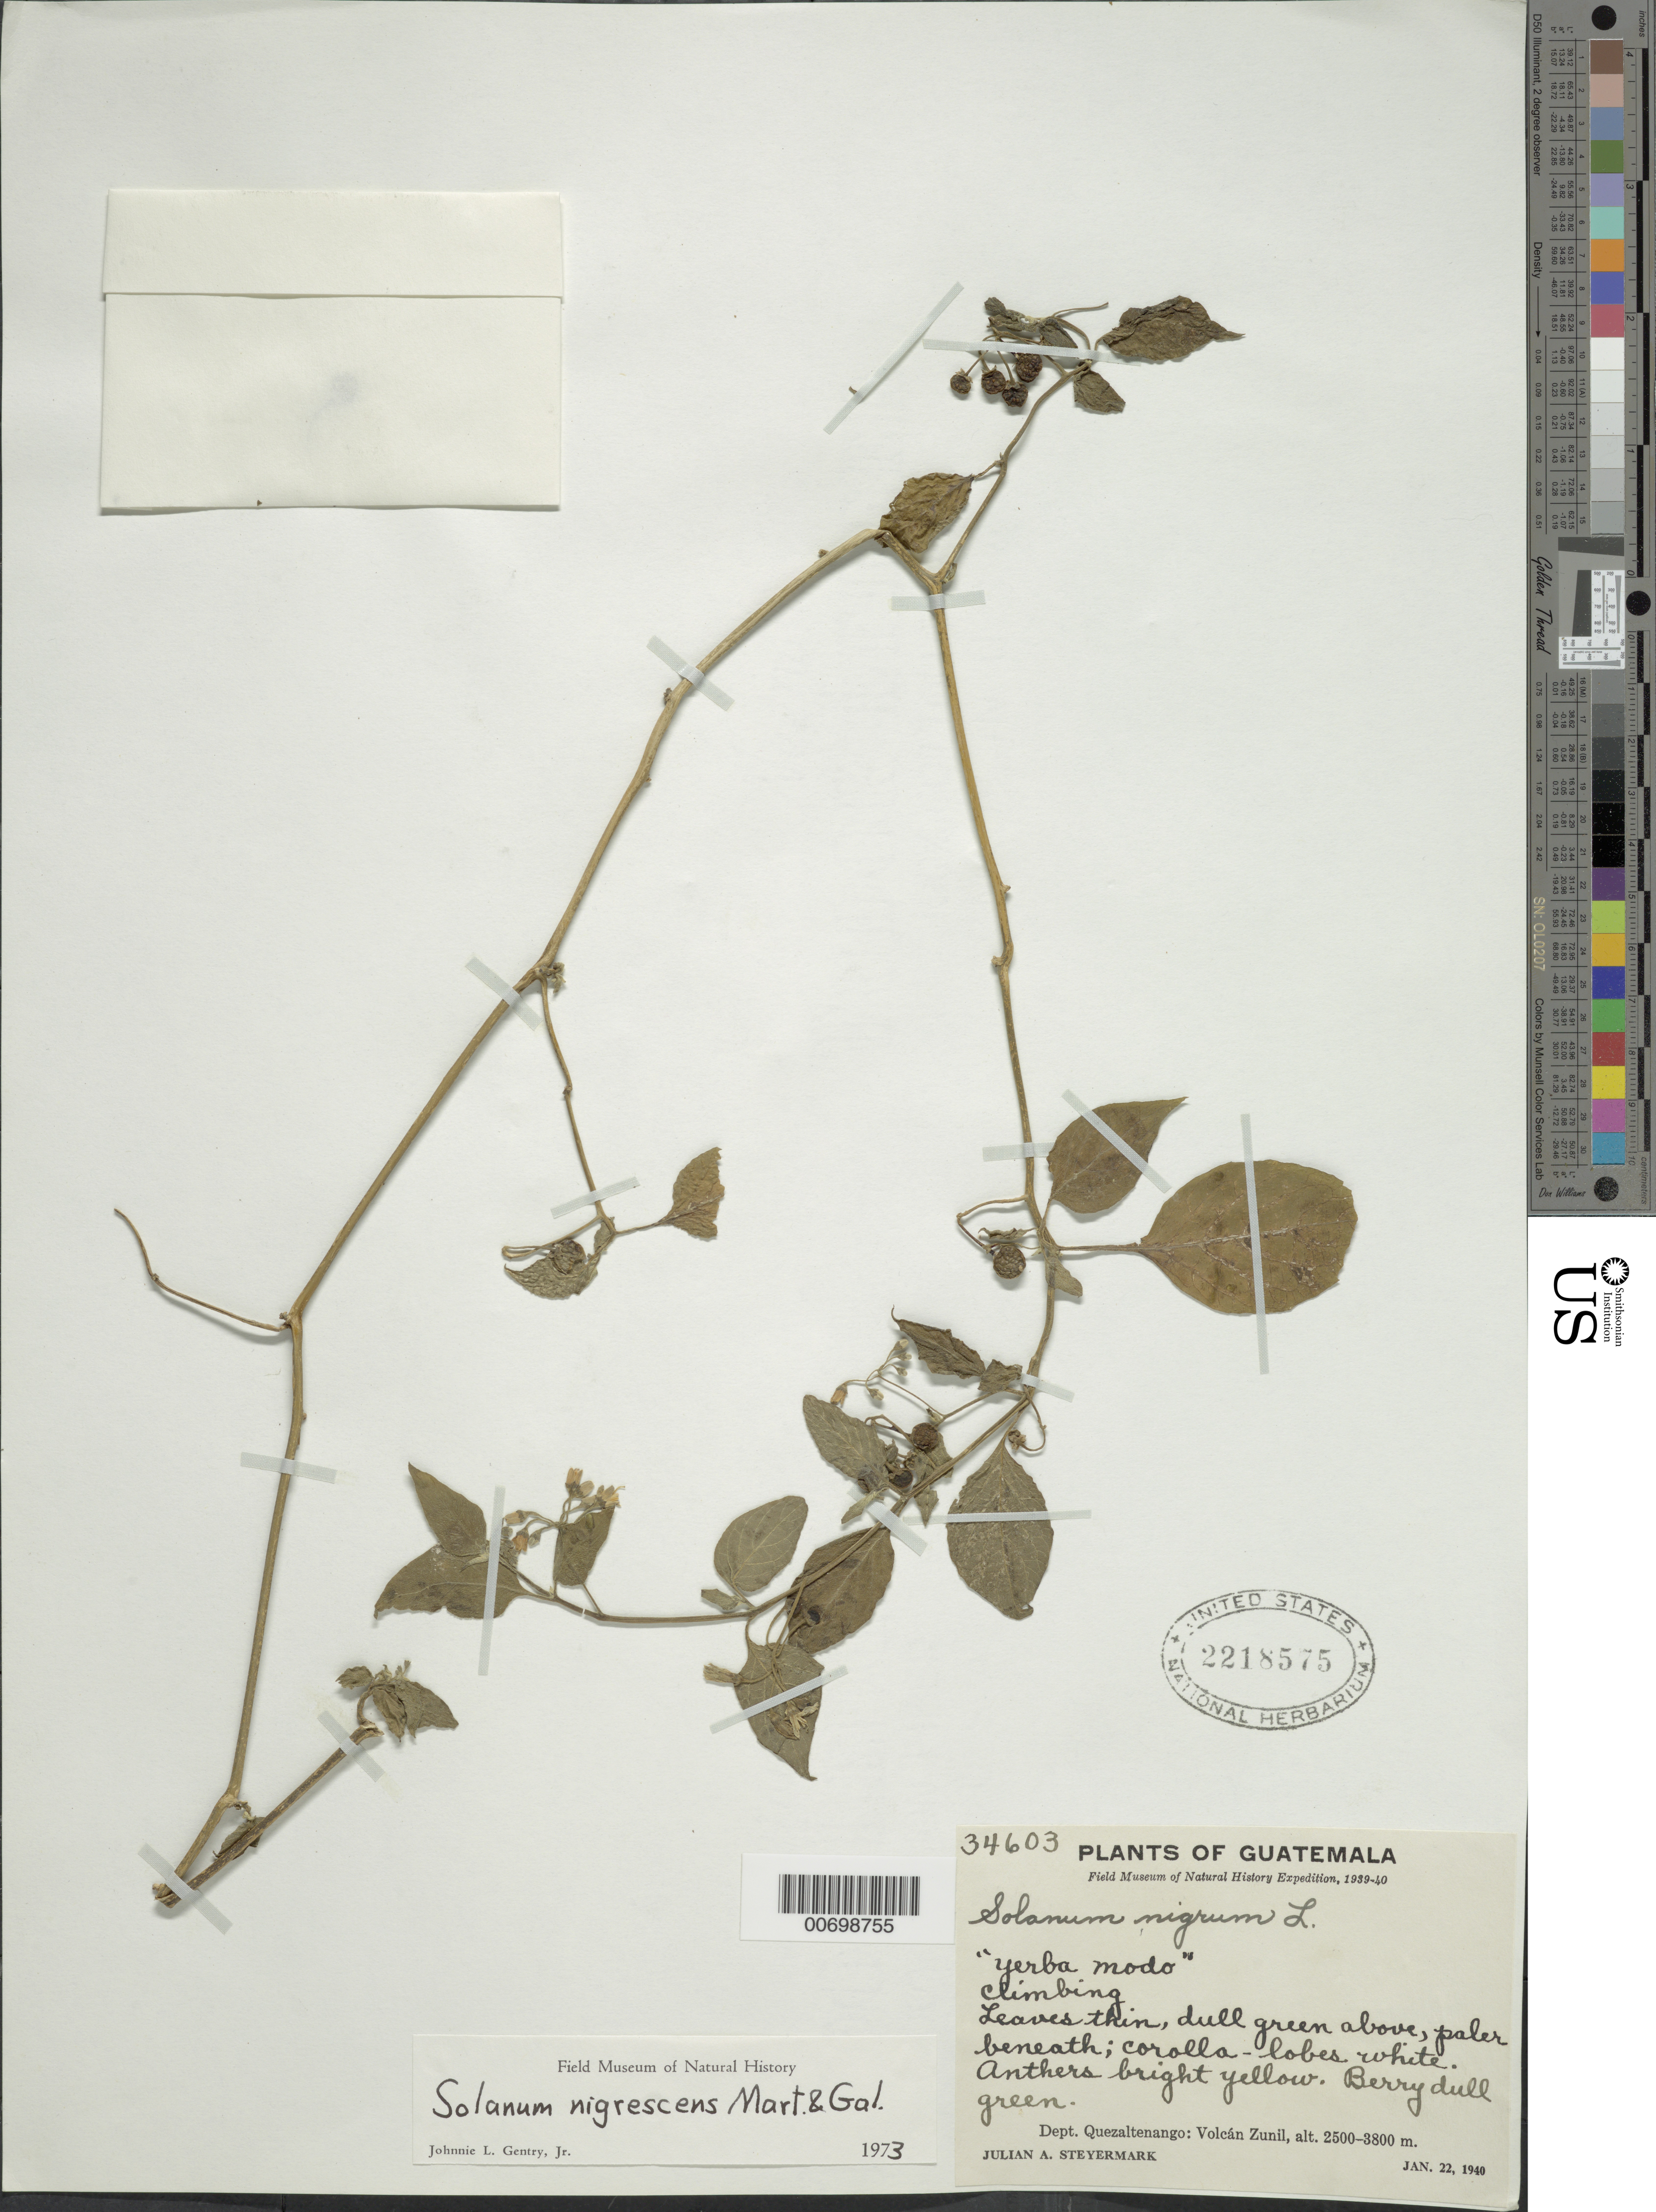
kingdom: Plantae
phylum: Tracheophyta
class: Magnoliopsida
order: Solanales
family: Solanaceae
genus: Solanum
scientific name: Solanum nigrescens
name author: M. Martens & Galeotti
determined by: Gentry, J. L.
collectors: J. Steyermark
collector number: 34603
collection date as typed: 22 Jan 1940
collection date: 1940-01-22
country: Guatemala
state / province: Quetzaltenango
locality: Volcan Zunil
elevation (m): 2500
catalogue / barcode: US 2218575